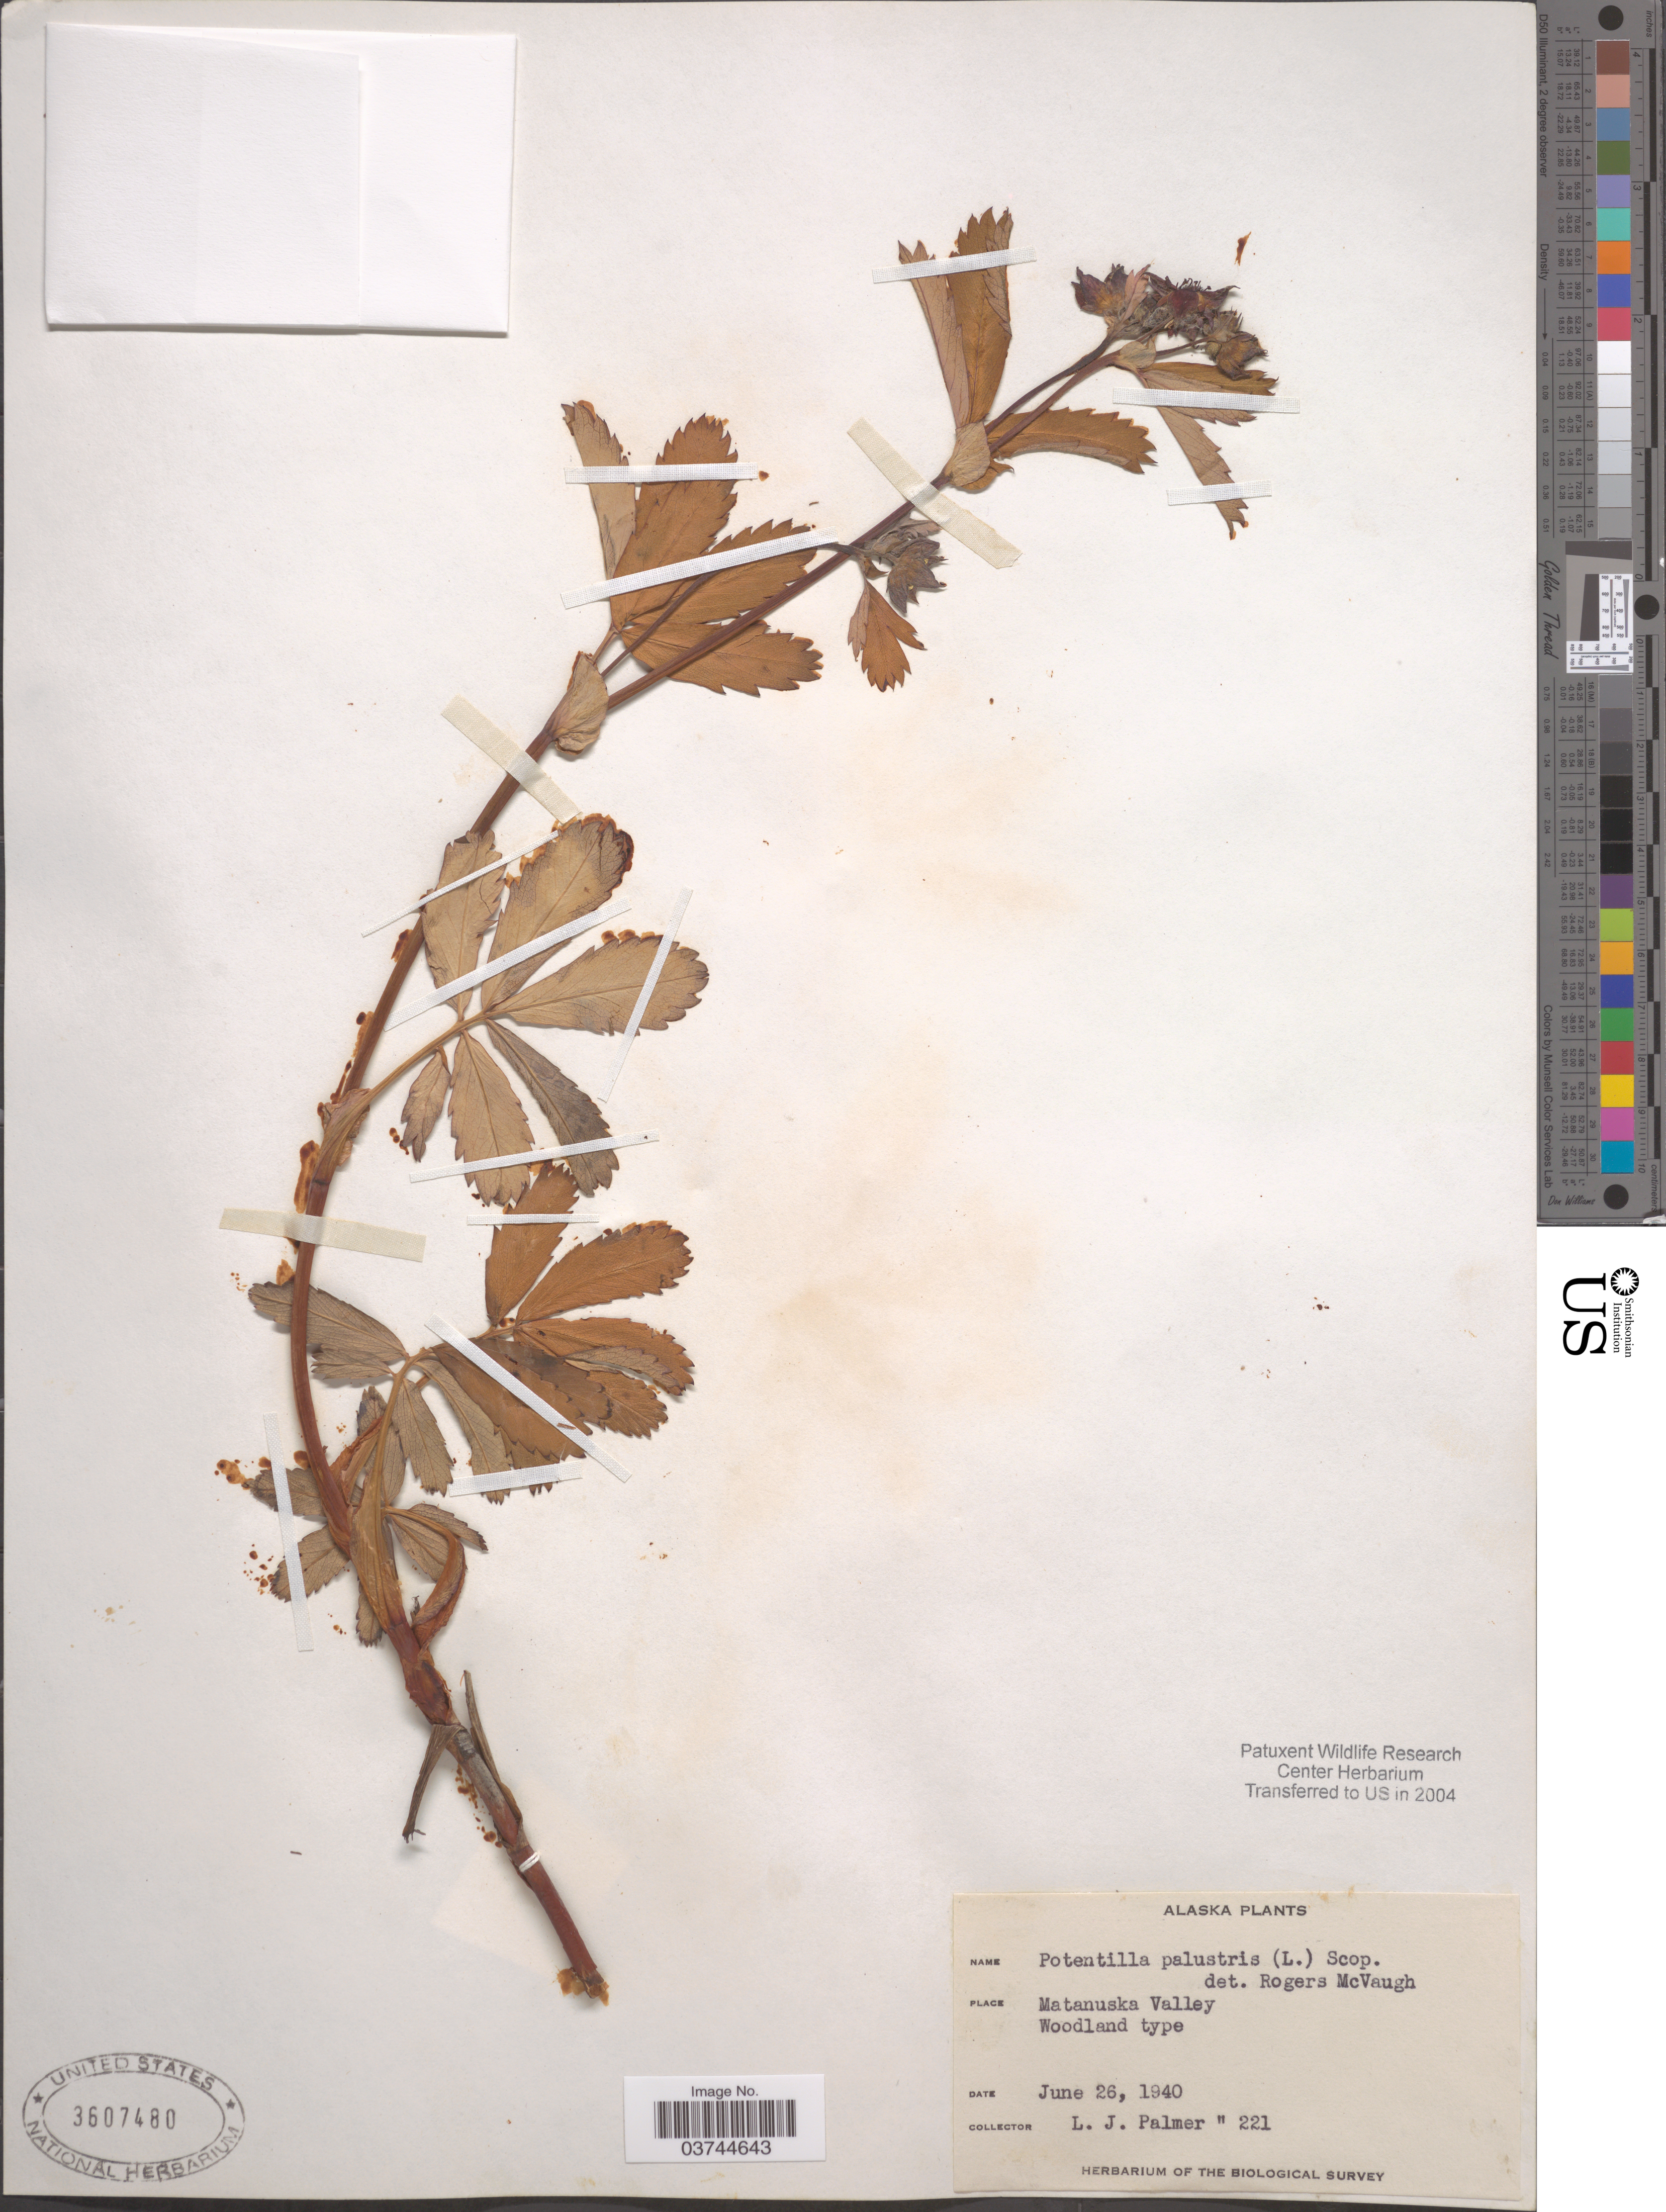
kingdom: Plantae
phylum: Tracheophyta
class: Magnoliopsida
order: Rosales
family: Rosaceae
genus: Comarum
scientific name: Comarum palustre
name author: L.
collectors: L. J. Palmer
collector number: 221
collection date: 1940-06-26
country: United States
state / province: Alaska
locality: Matanuska Valley.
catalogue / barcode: US 3607480